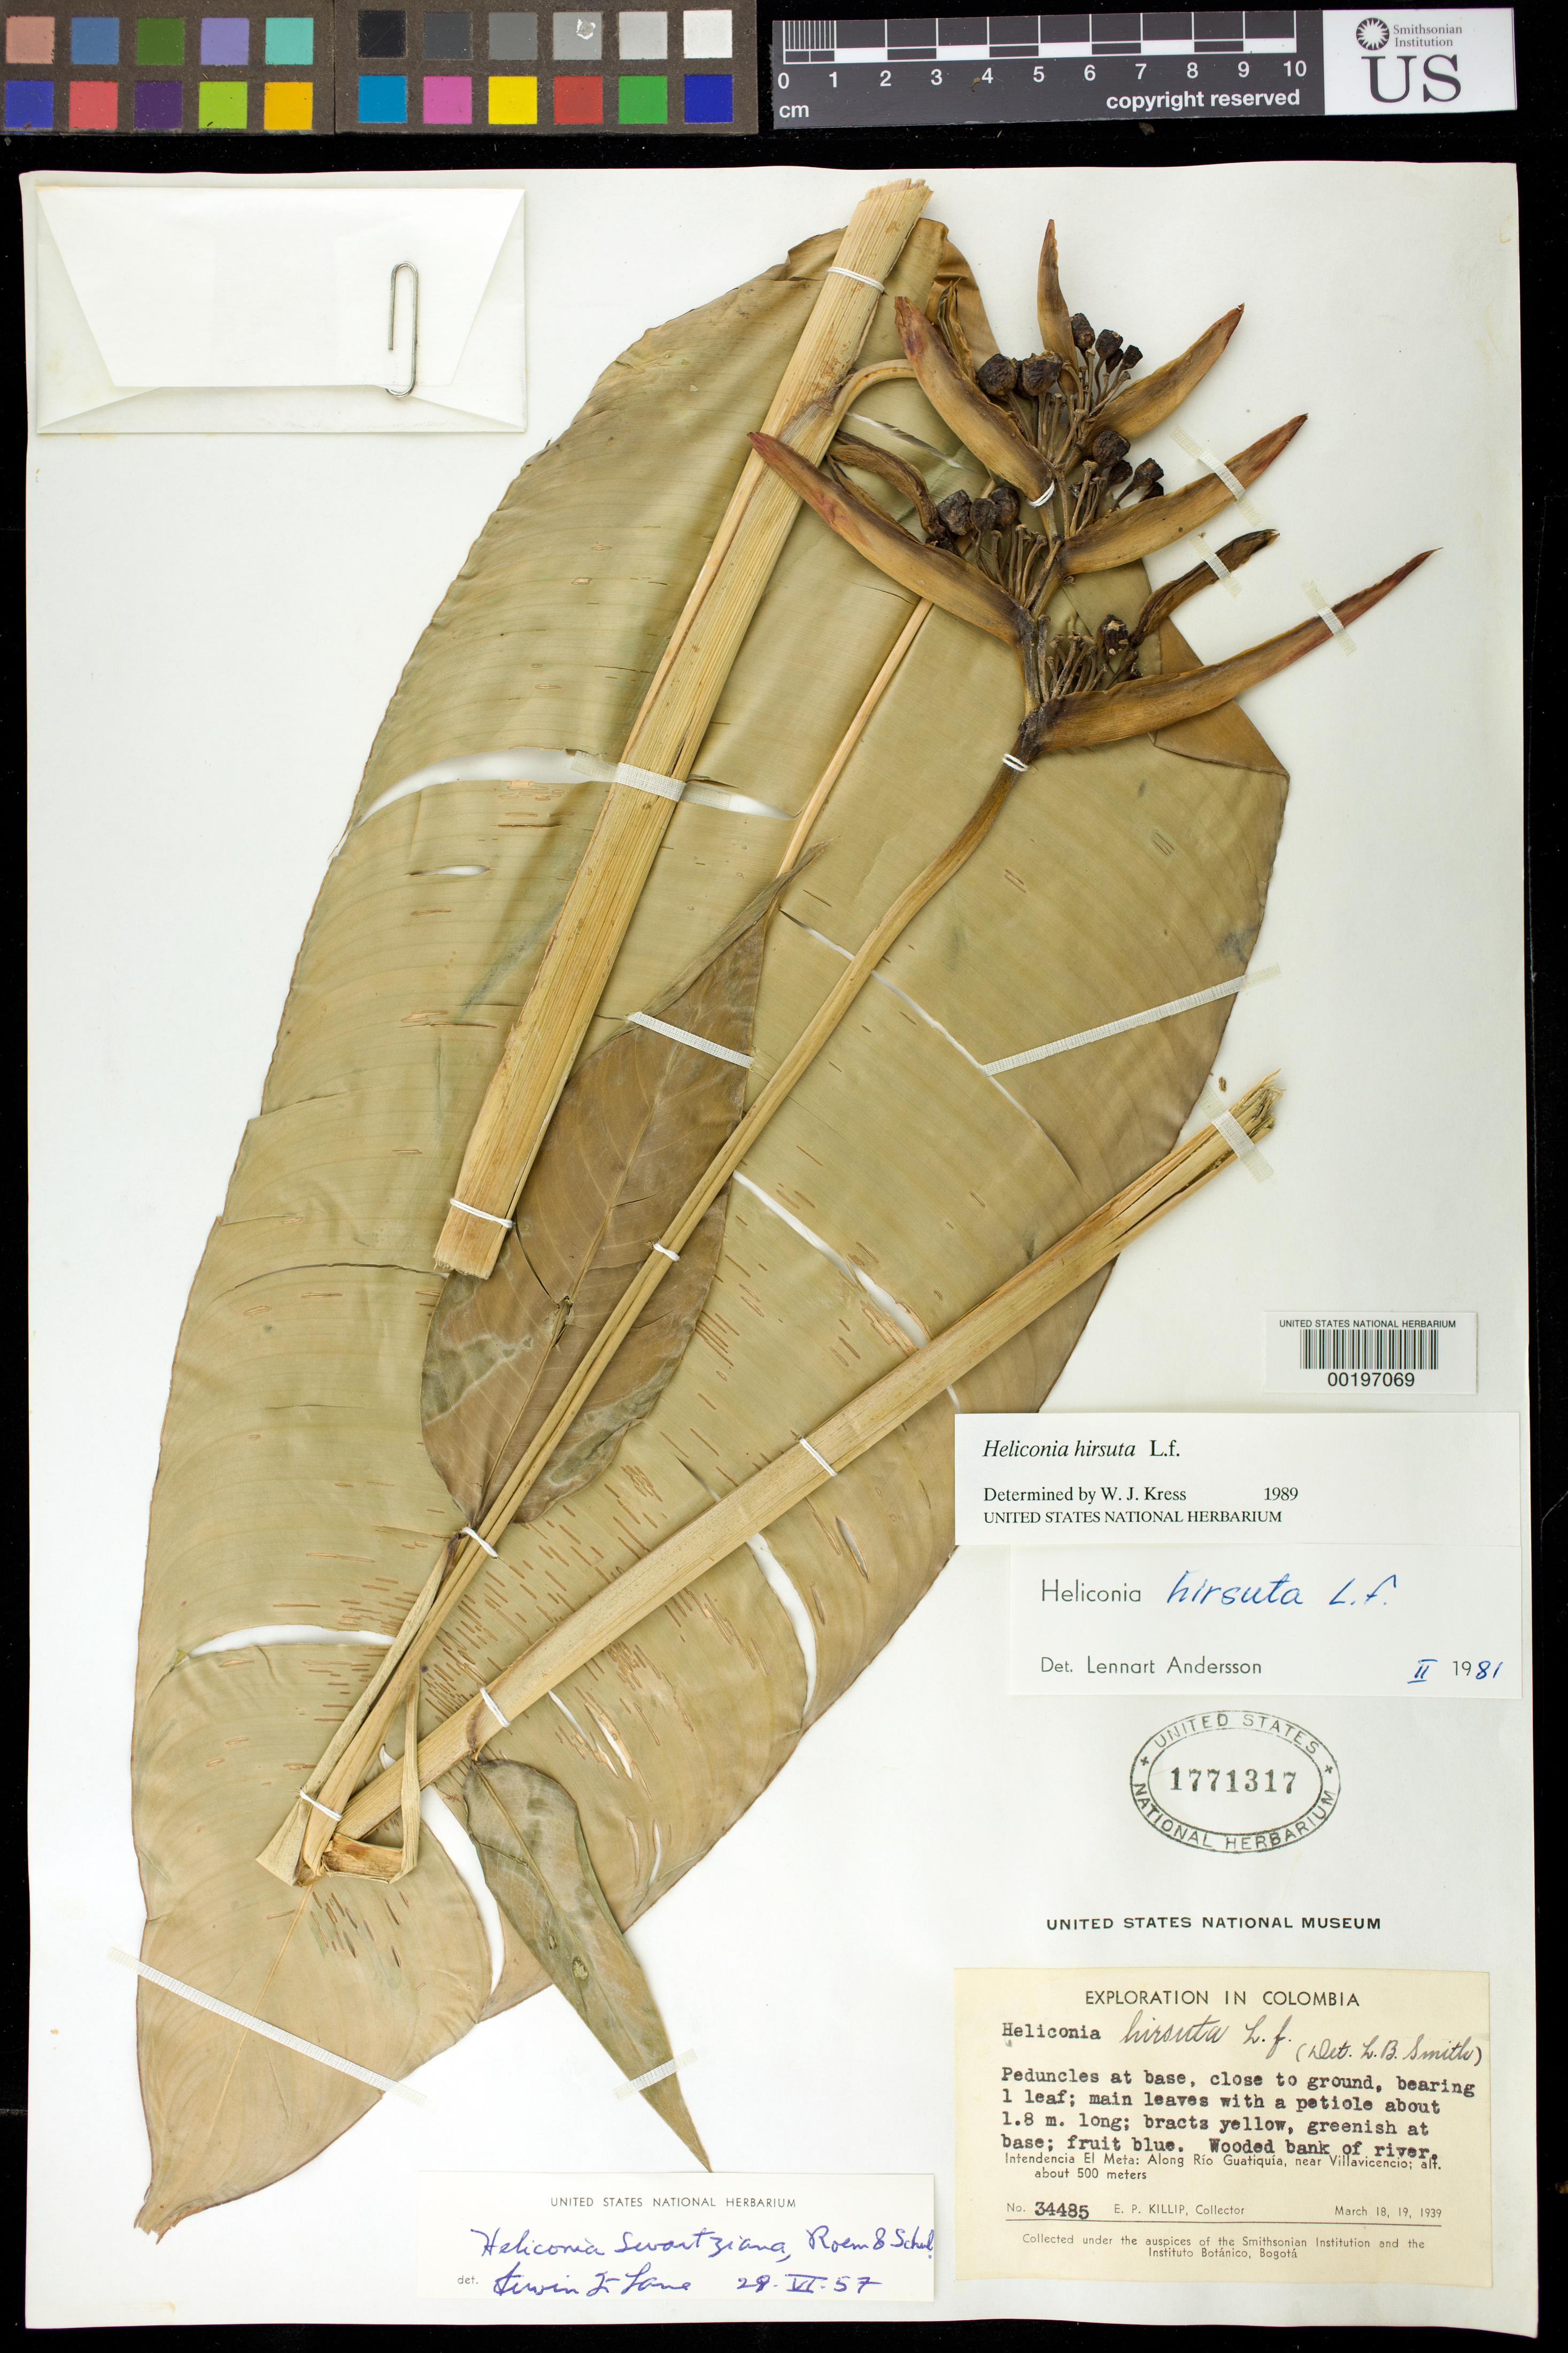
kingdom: Plantae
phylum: Tracheophyta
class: Liliopsida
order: Zingiberales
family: Heliconiaceae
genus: Heliconia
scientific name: Heliconia hirsuta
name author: L. f.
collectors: E. P. Killip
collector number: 34485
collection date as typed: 18 Mar 1939 and 19 Mar 1939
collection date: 1939-03-18,1939-03-19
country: Colombia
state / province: Meta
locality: Along Rio Guatiquia, near Villa Vicencia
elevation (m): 500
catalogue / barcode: US 1771317